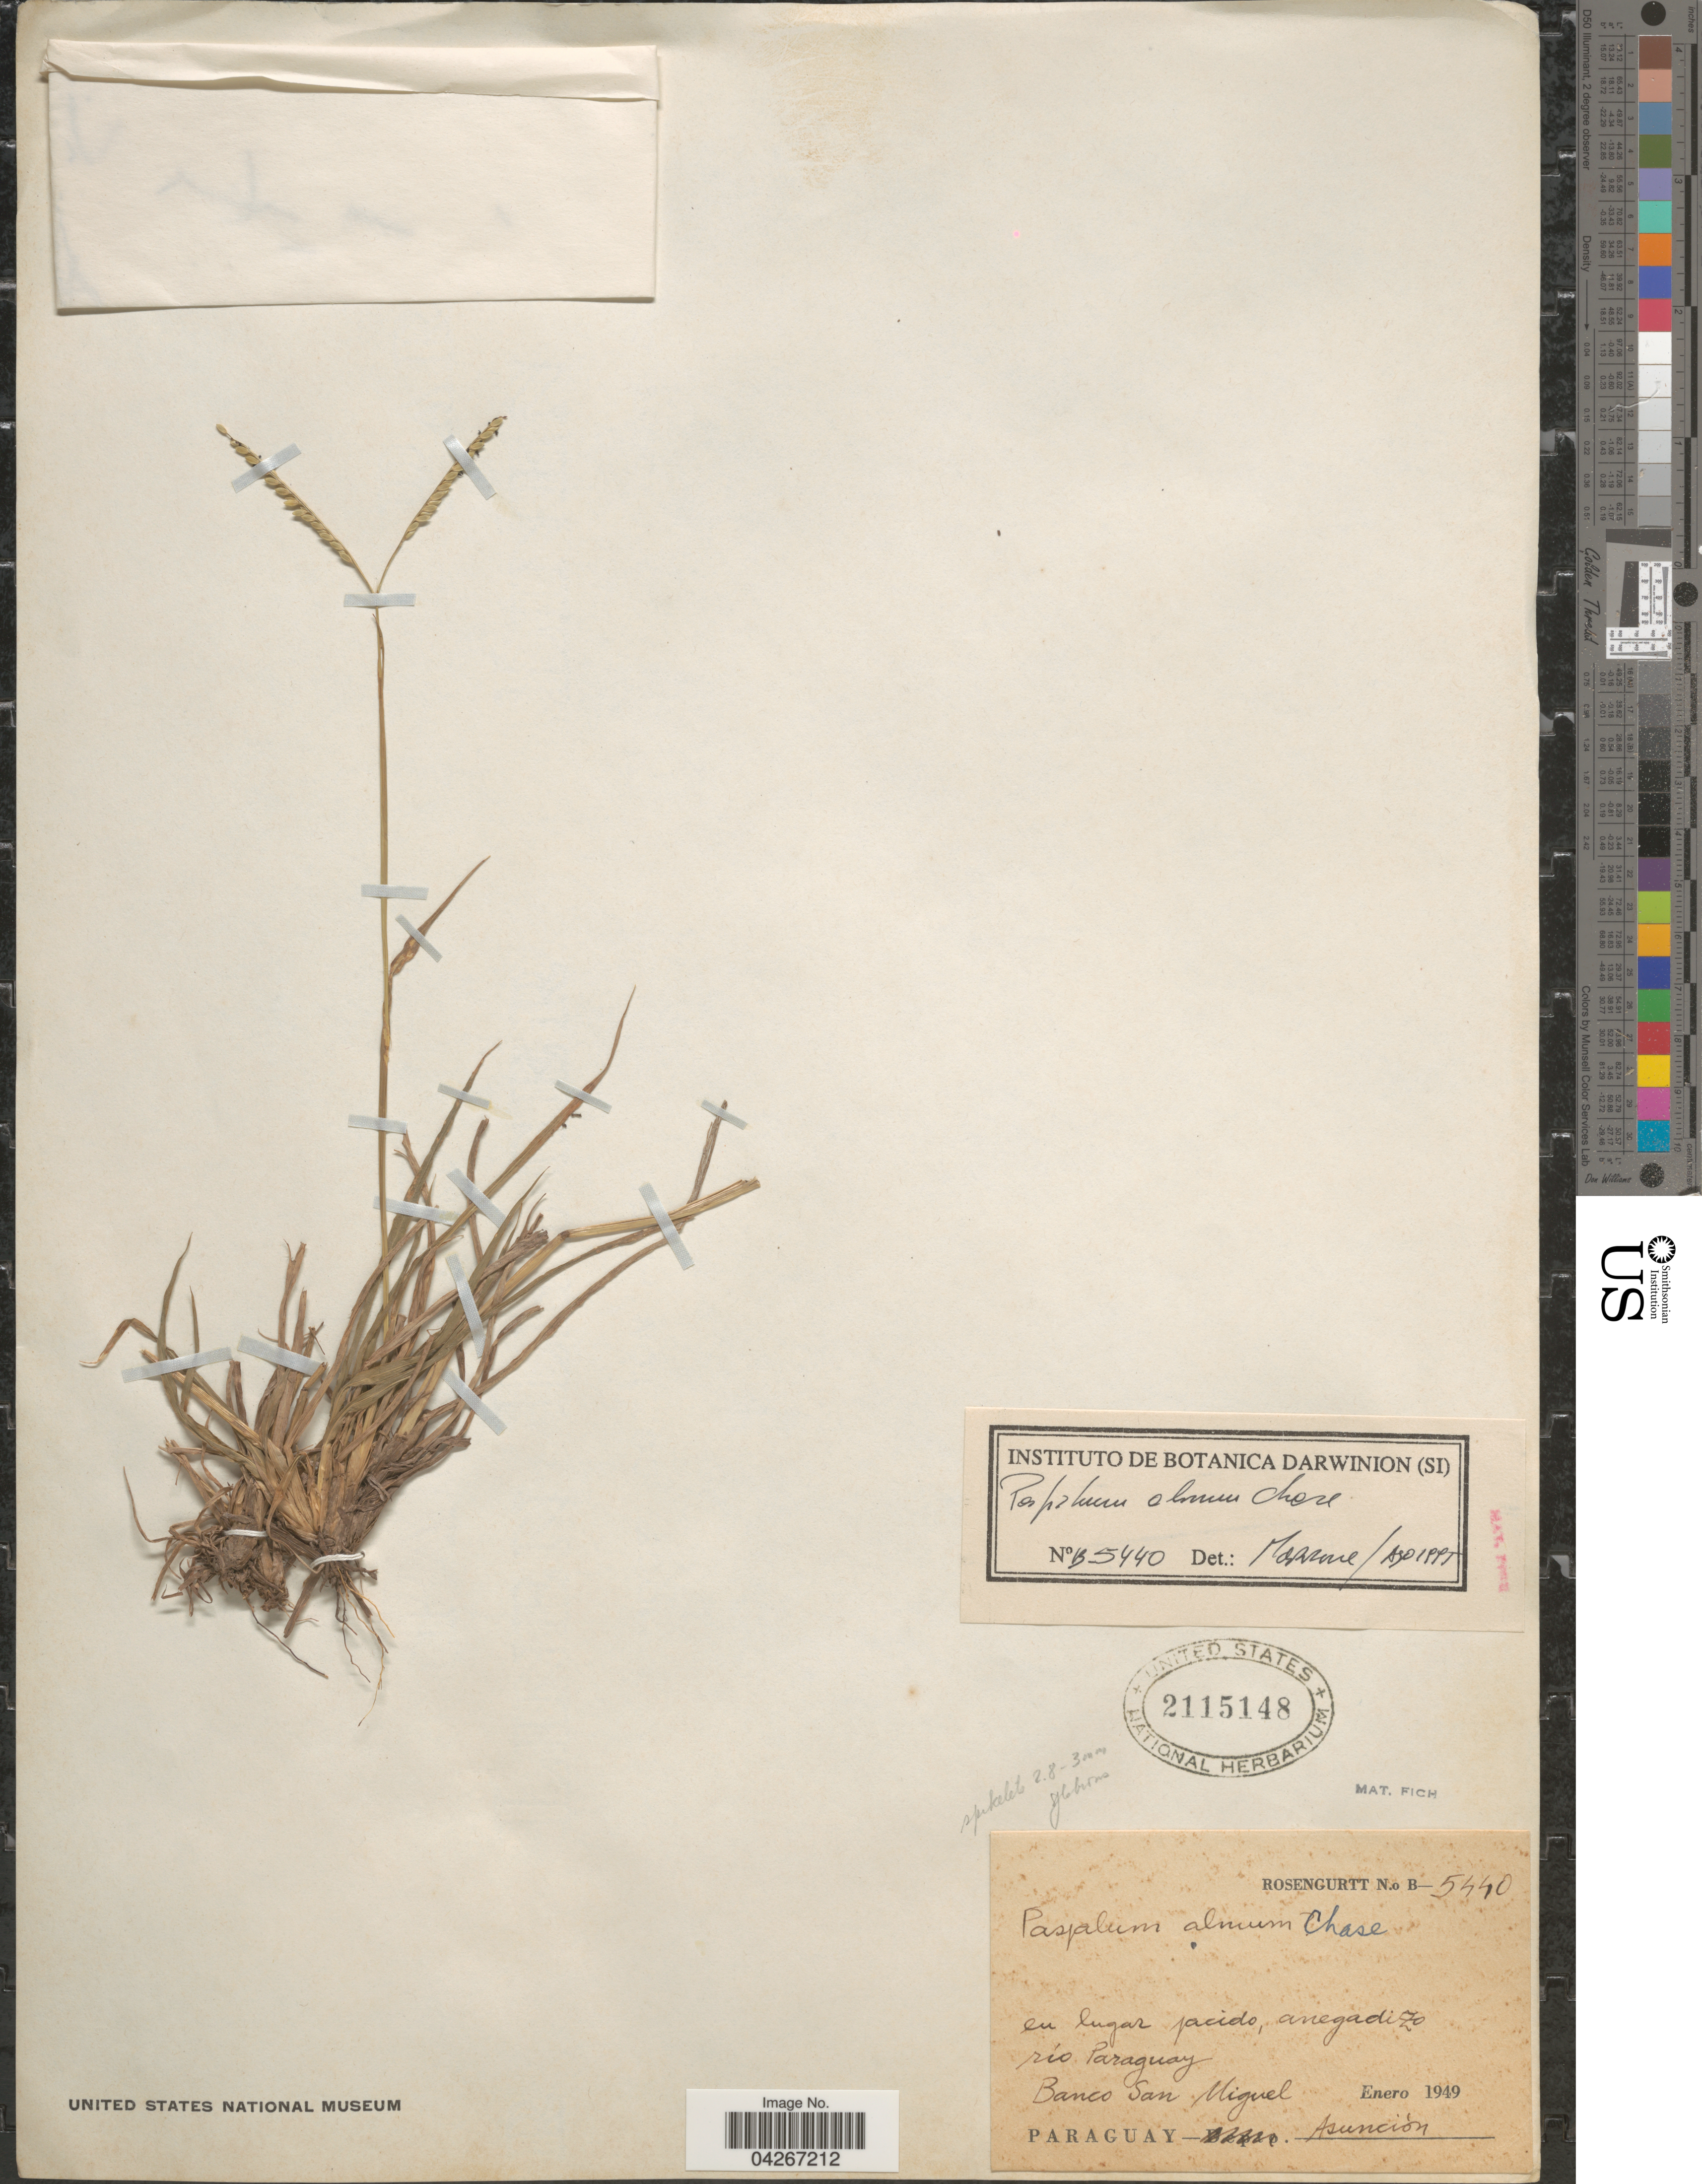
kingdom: Plantae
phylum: Tracheophyta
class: Liliopsida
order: Poales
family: Poaceae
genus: Paspalum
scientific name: Paspalum almum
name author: Chase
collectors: Rosengurtt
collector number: B-5440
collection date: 1949-01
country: Paraguay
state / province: Asuncion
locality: Río Paraguay. Banco San Miguel.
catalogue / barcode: US 2115148